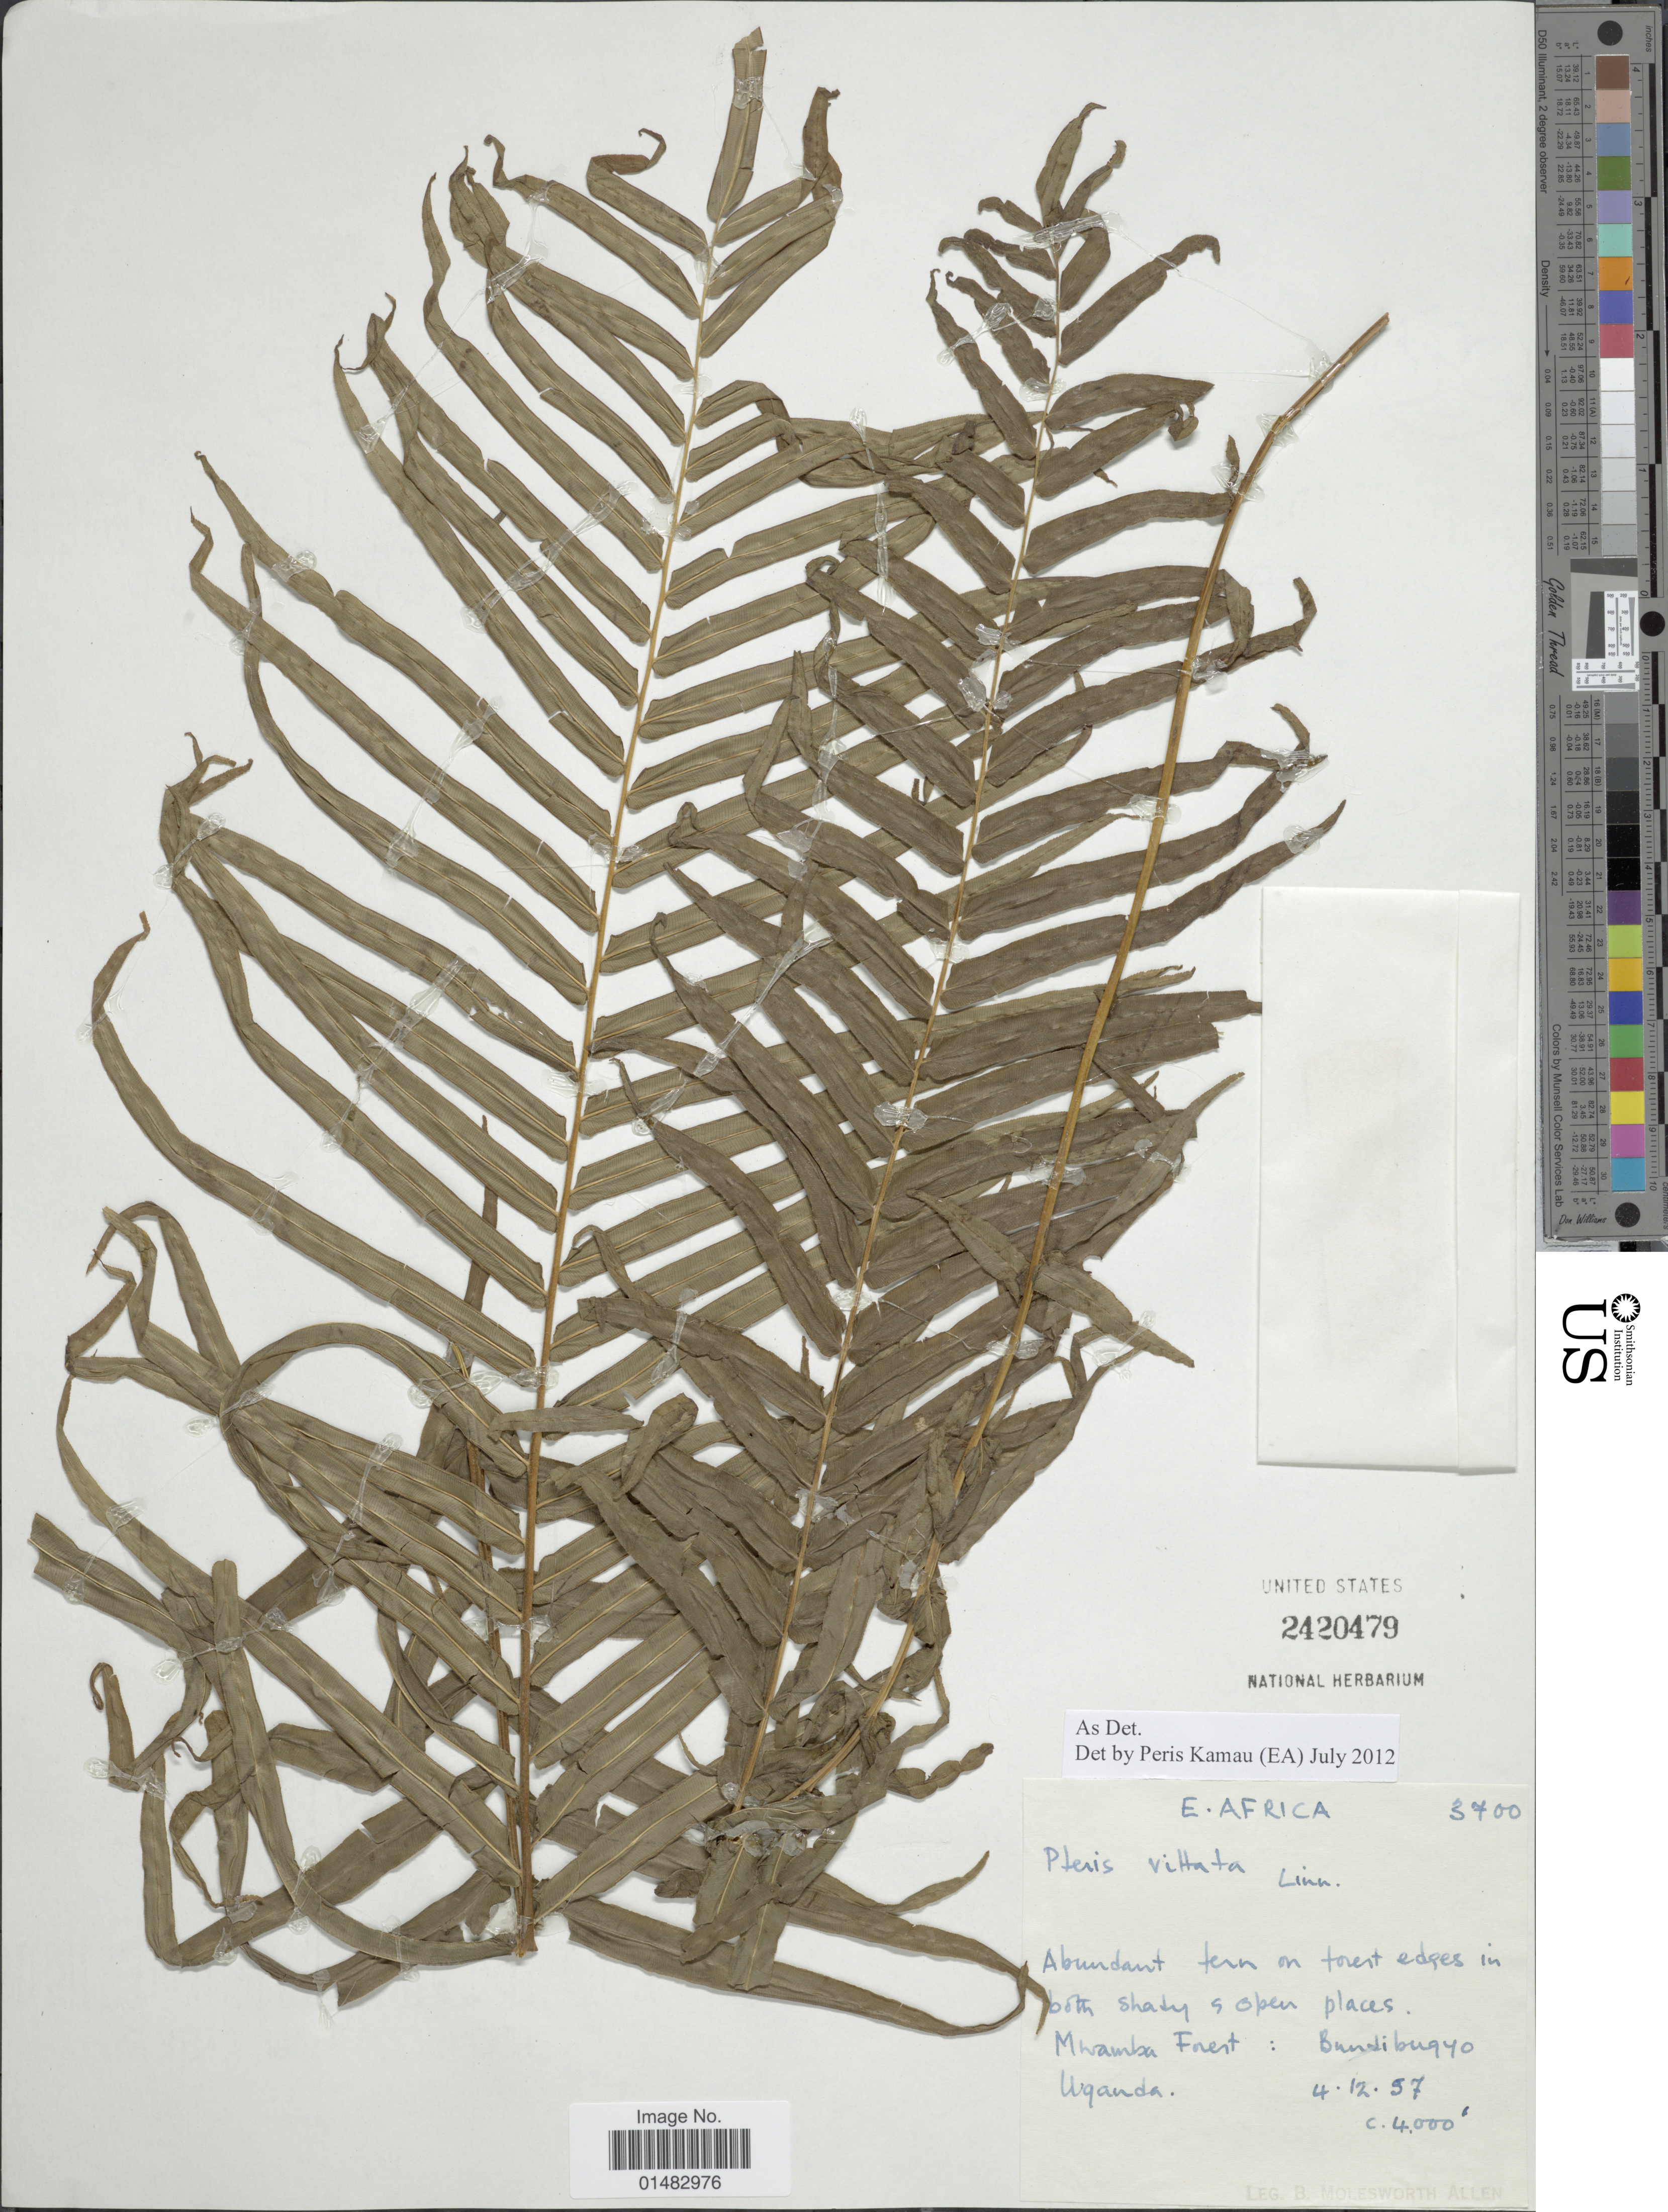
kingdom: Plantae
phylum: Tracheophyta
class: Polypodiopsida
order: Polypodiales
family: Pteridaceae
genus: Pteris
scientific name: Pteris vittata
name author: L.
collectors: B. E. G. Molesworth-Allen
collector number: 3700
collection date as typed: Transcribed d/m/y: 4/12/57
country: Uganda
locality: Mwamba Forest: Bundibugyo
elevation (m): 1219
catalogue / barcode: US 2420479